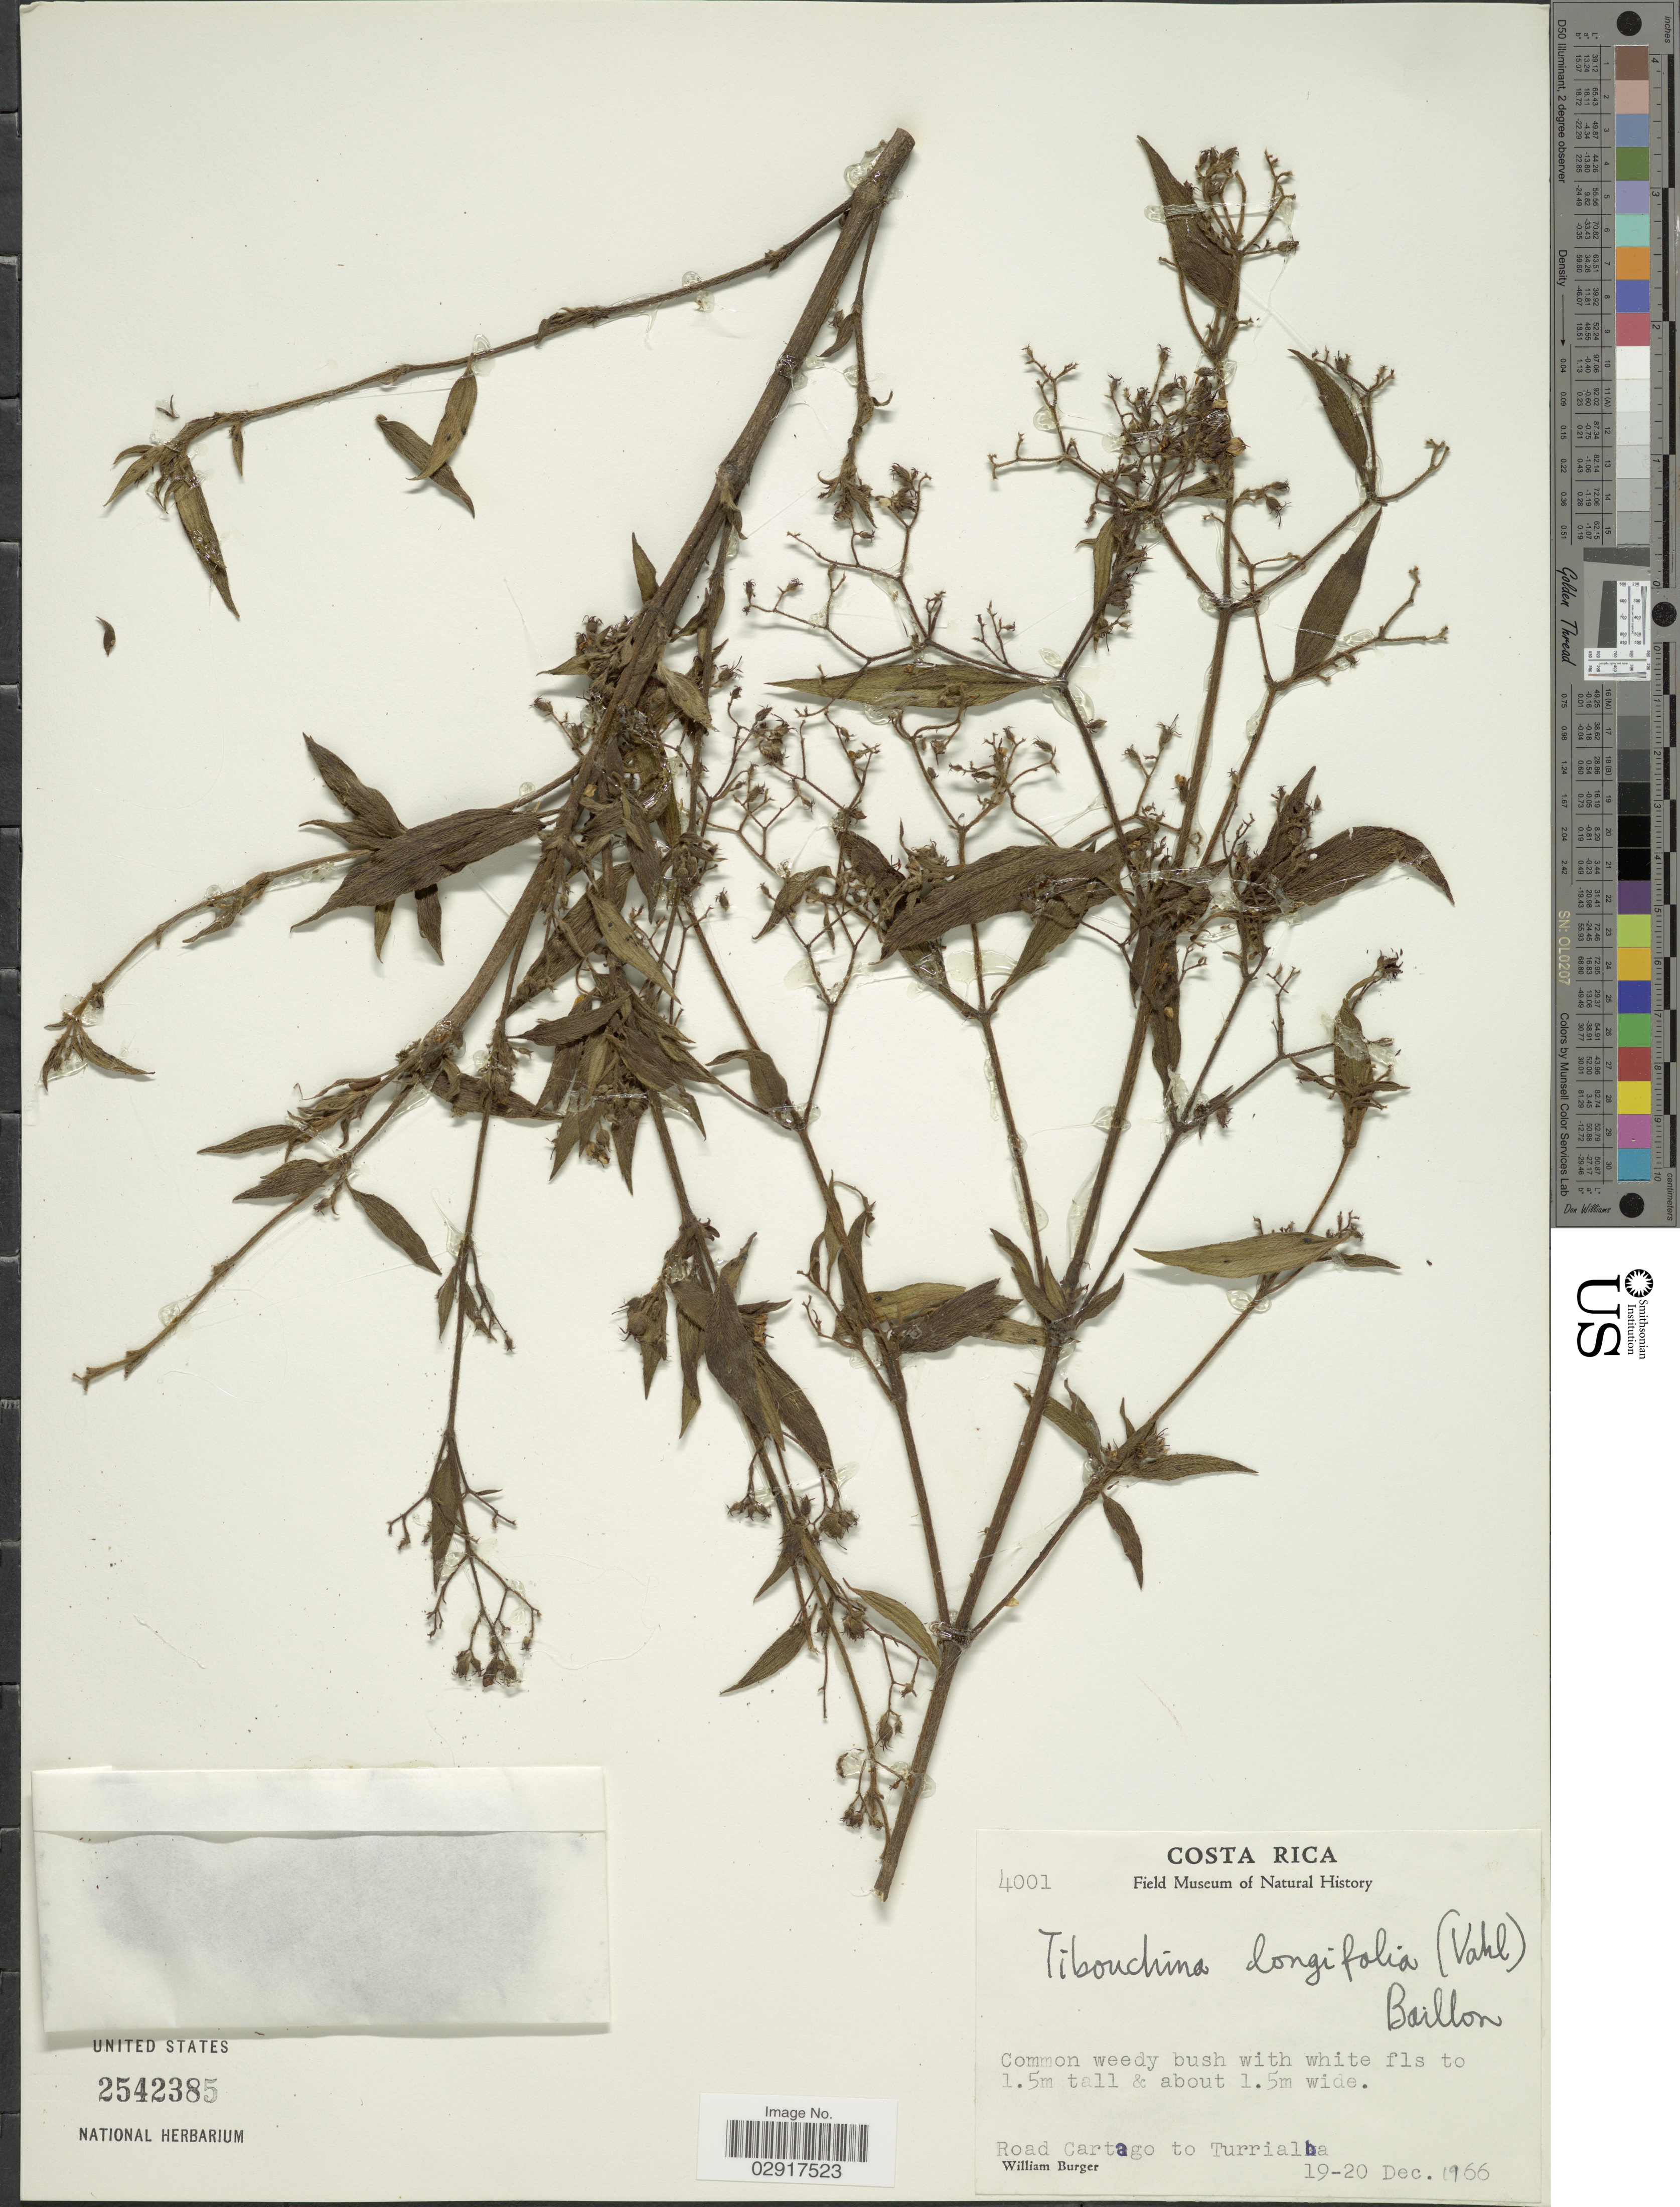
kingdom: Plantae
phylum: Tracheophyta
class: Magnoliopsida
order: Myrtales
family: Melastomataceae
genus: Chaetogastra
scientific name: Chaetogastra longifolia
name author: (Vahl) DC.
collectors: W. Burger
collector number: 4001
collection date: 1966-12-19/1966-12-20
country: Costa Rica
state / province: Cartago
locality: Road Cartago to Turrialba.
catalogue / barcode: US 2542385